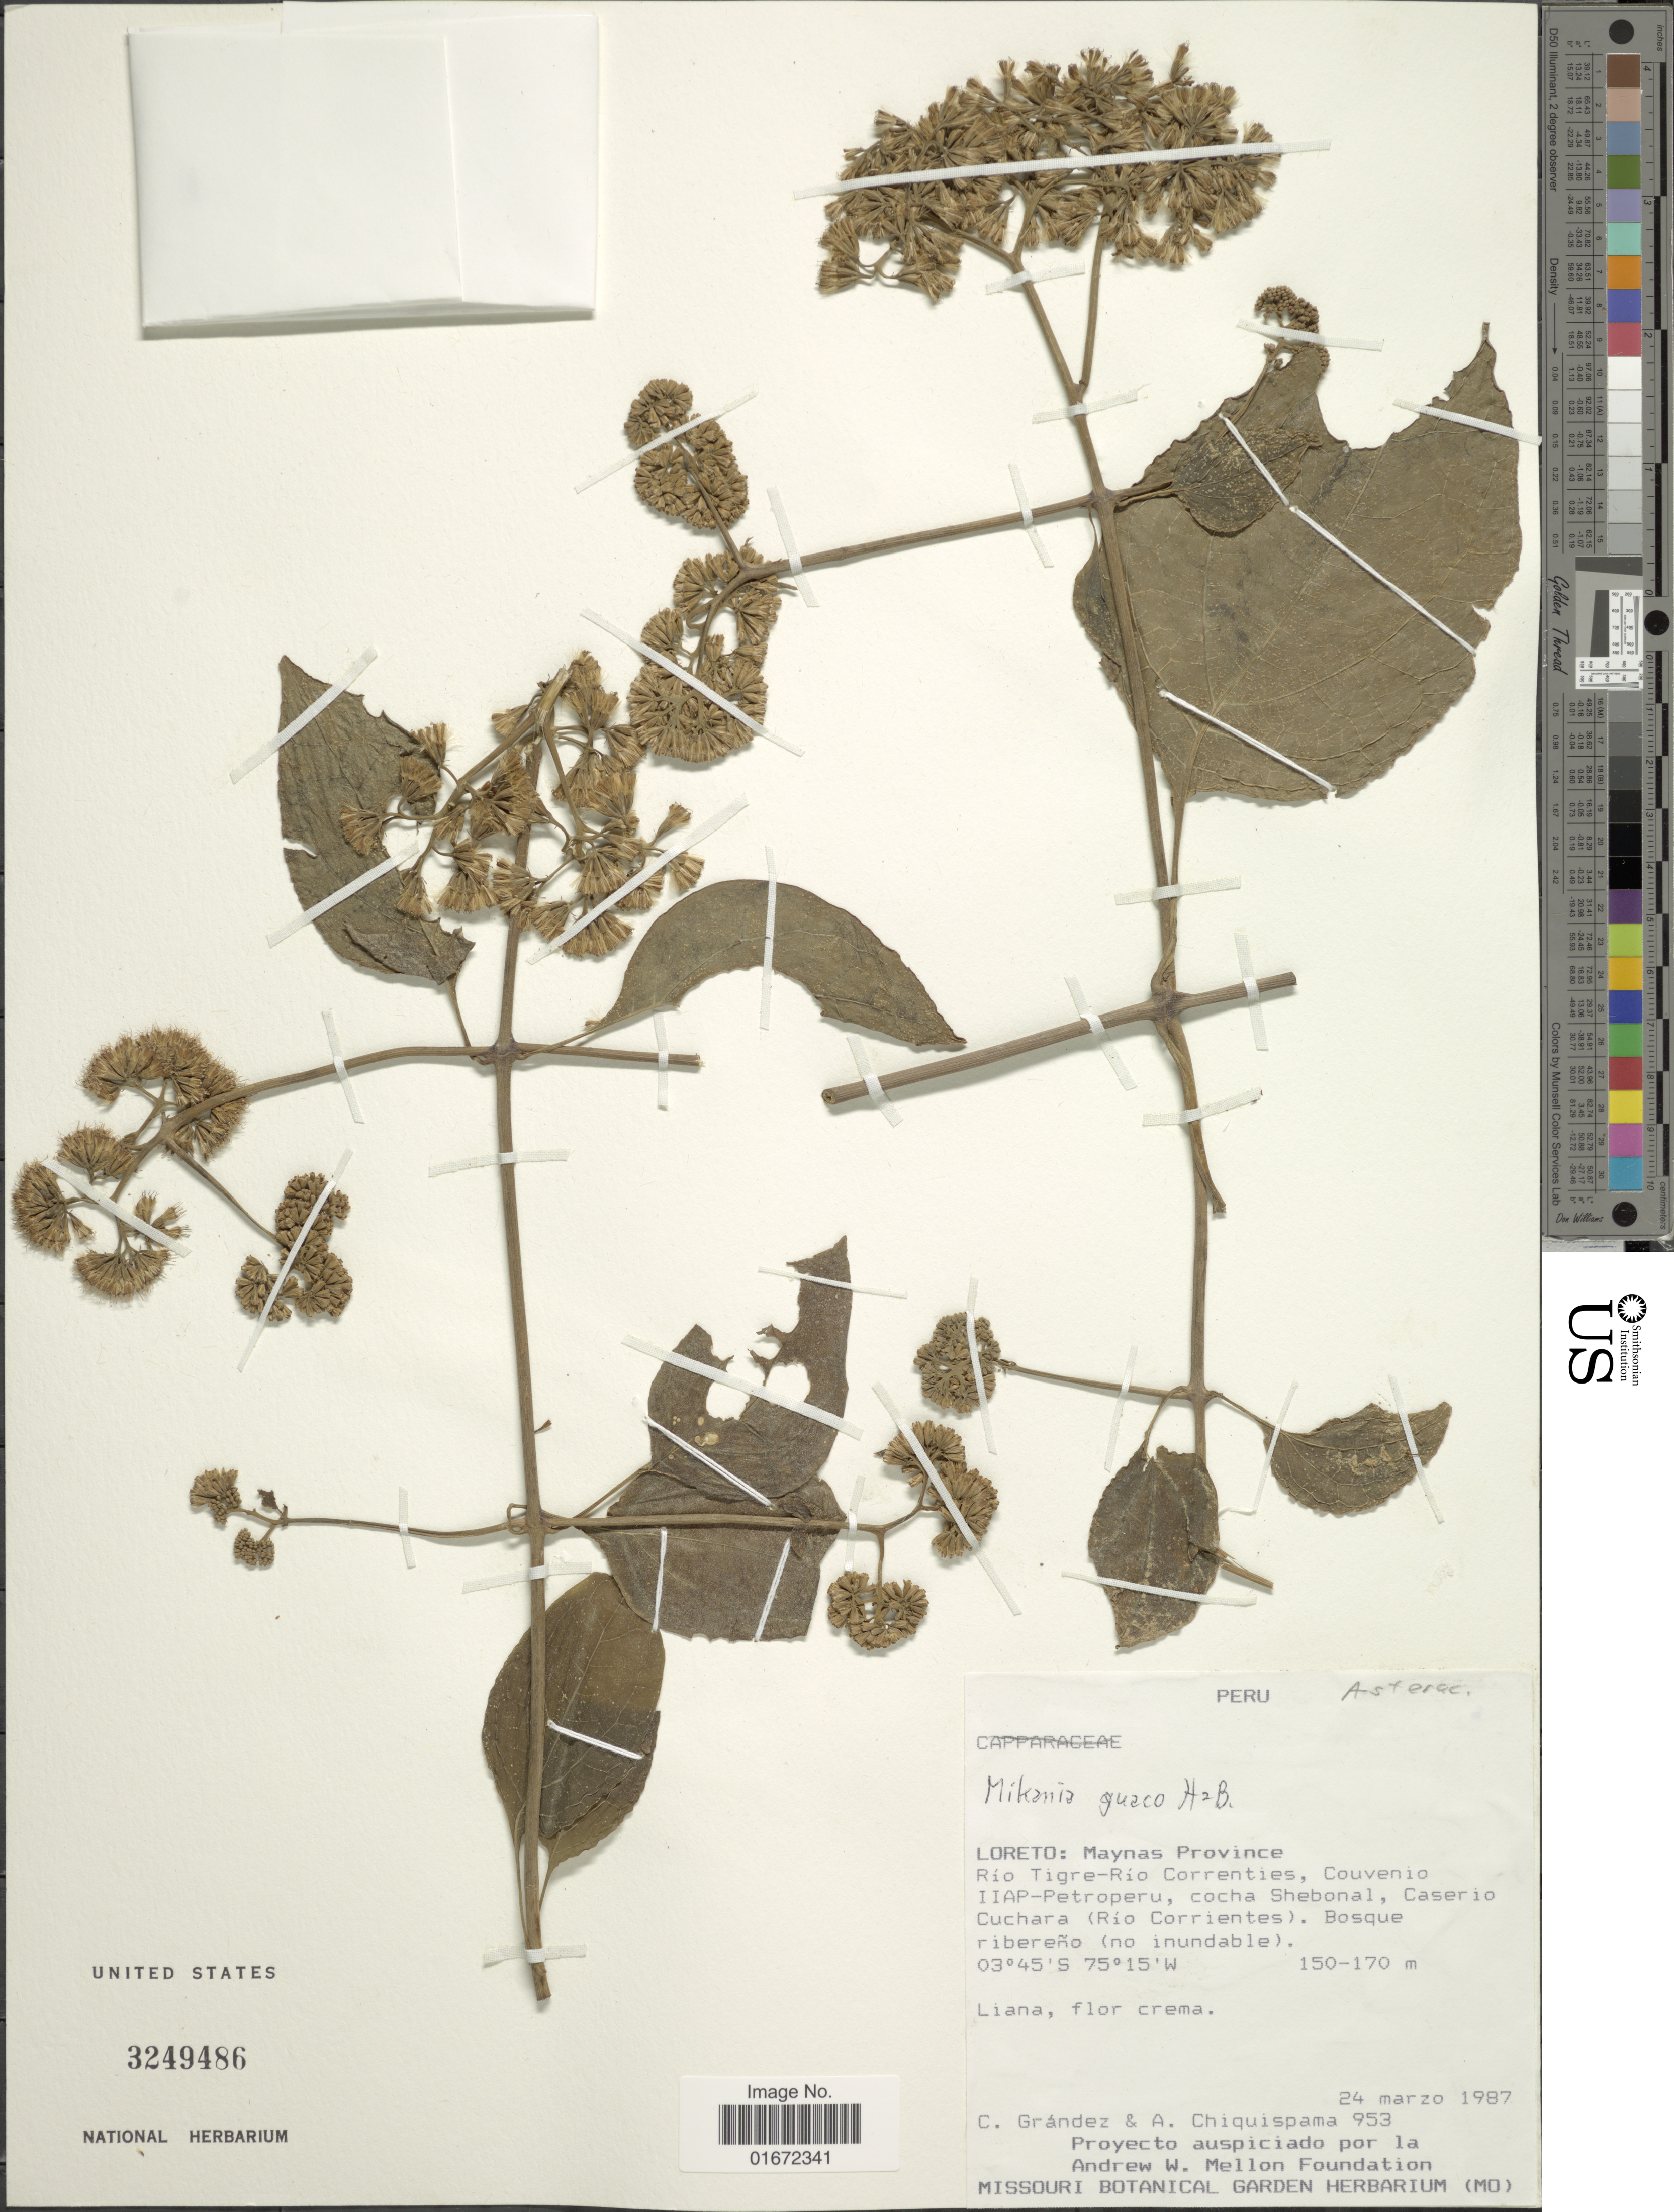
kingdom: Plantae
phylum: Tracheophyta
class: Magnoliopsida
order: Asterales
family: Asteraceae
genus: Mikania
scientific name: Mikania guaco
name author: Humb. & Bonpl.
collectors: C. Grández & A. Chiquispama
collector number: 953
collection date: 1987-03-24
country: Peru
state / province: Loreto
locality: Loreto: Maynas Province. Río Tigre-Rio Correnties, Couvenio Ilap-Petroperu, cocha Shebonal, Caserio Cuchara (Rio Corrientes)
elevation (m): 150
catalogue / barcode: US 3249486